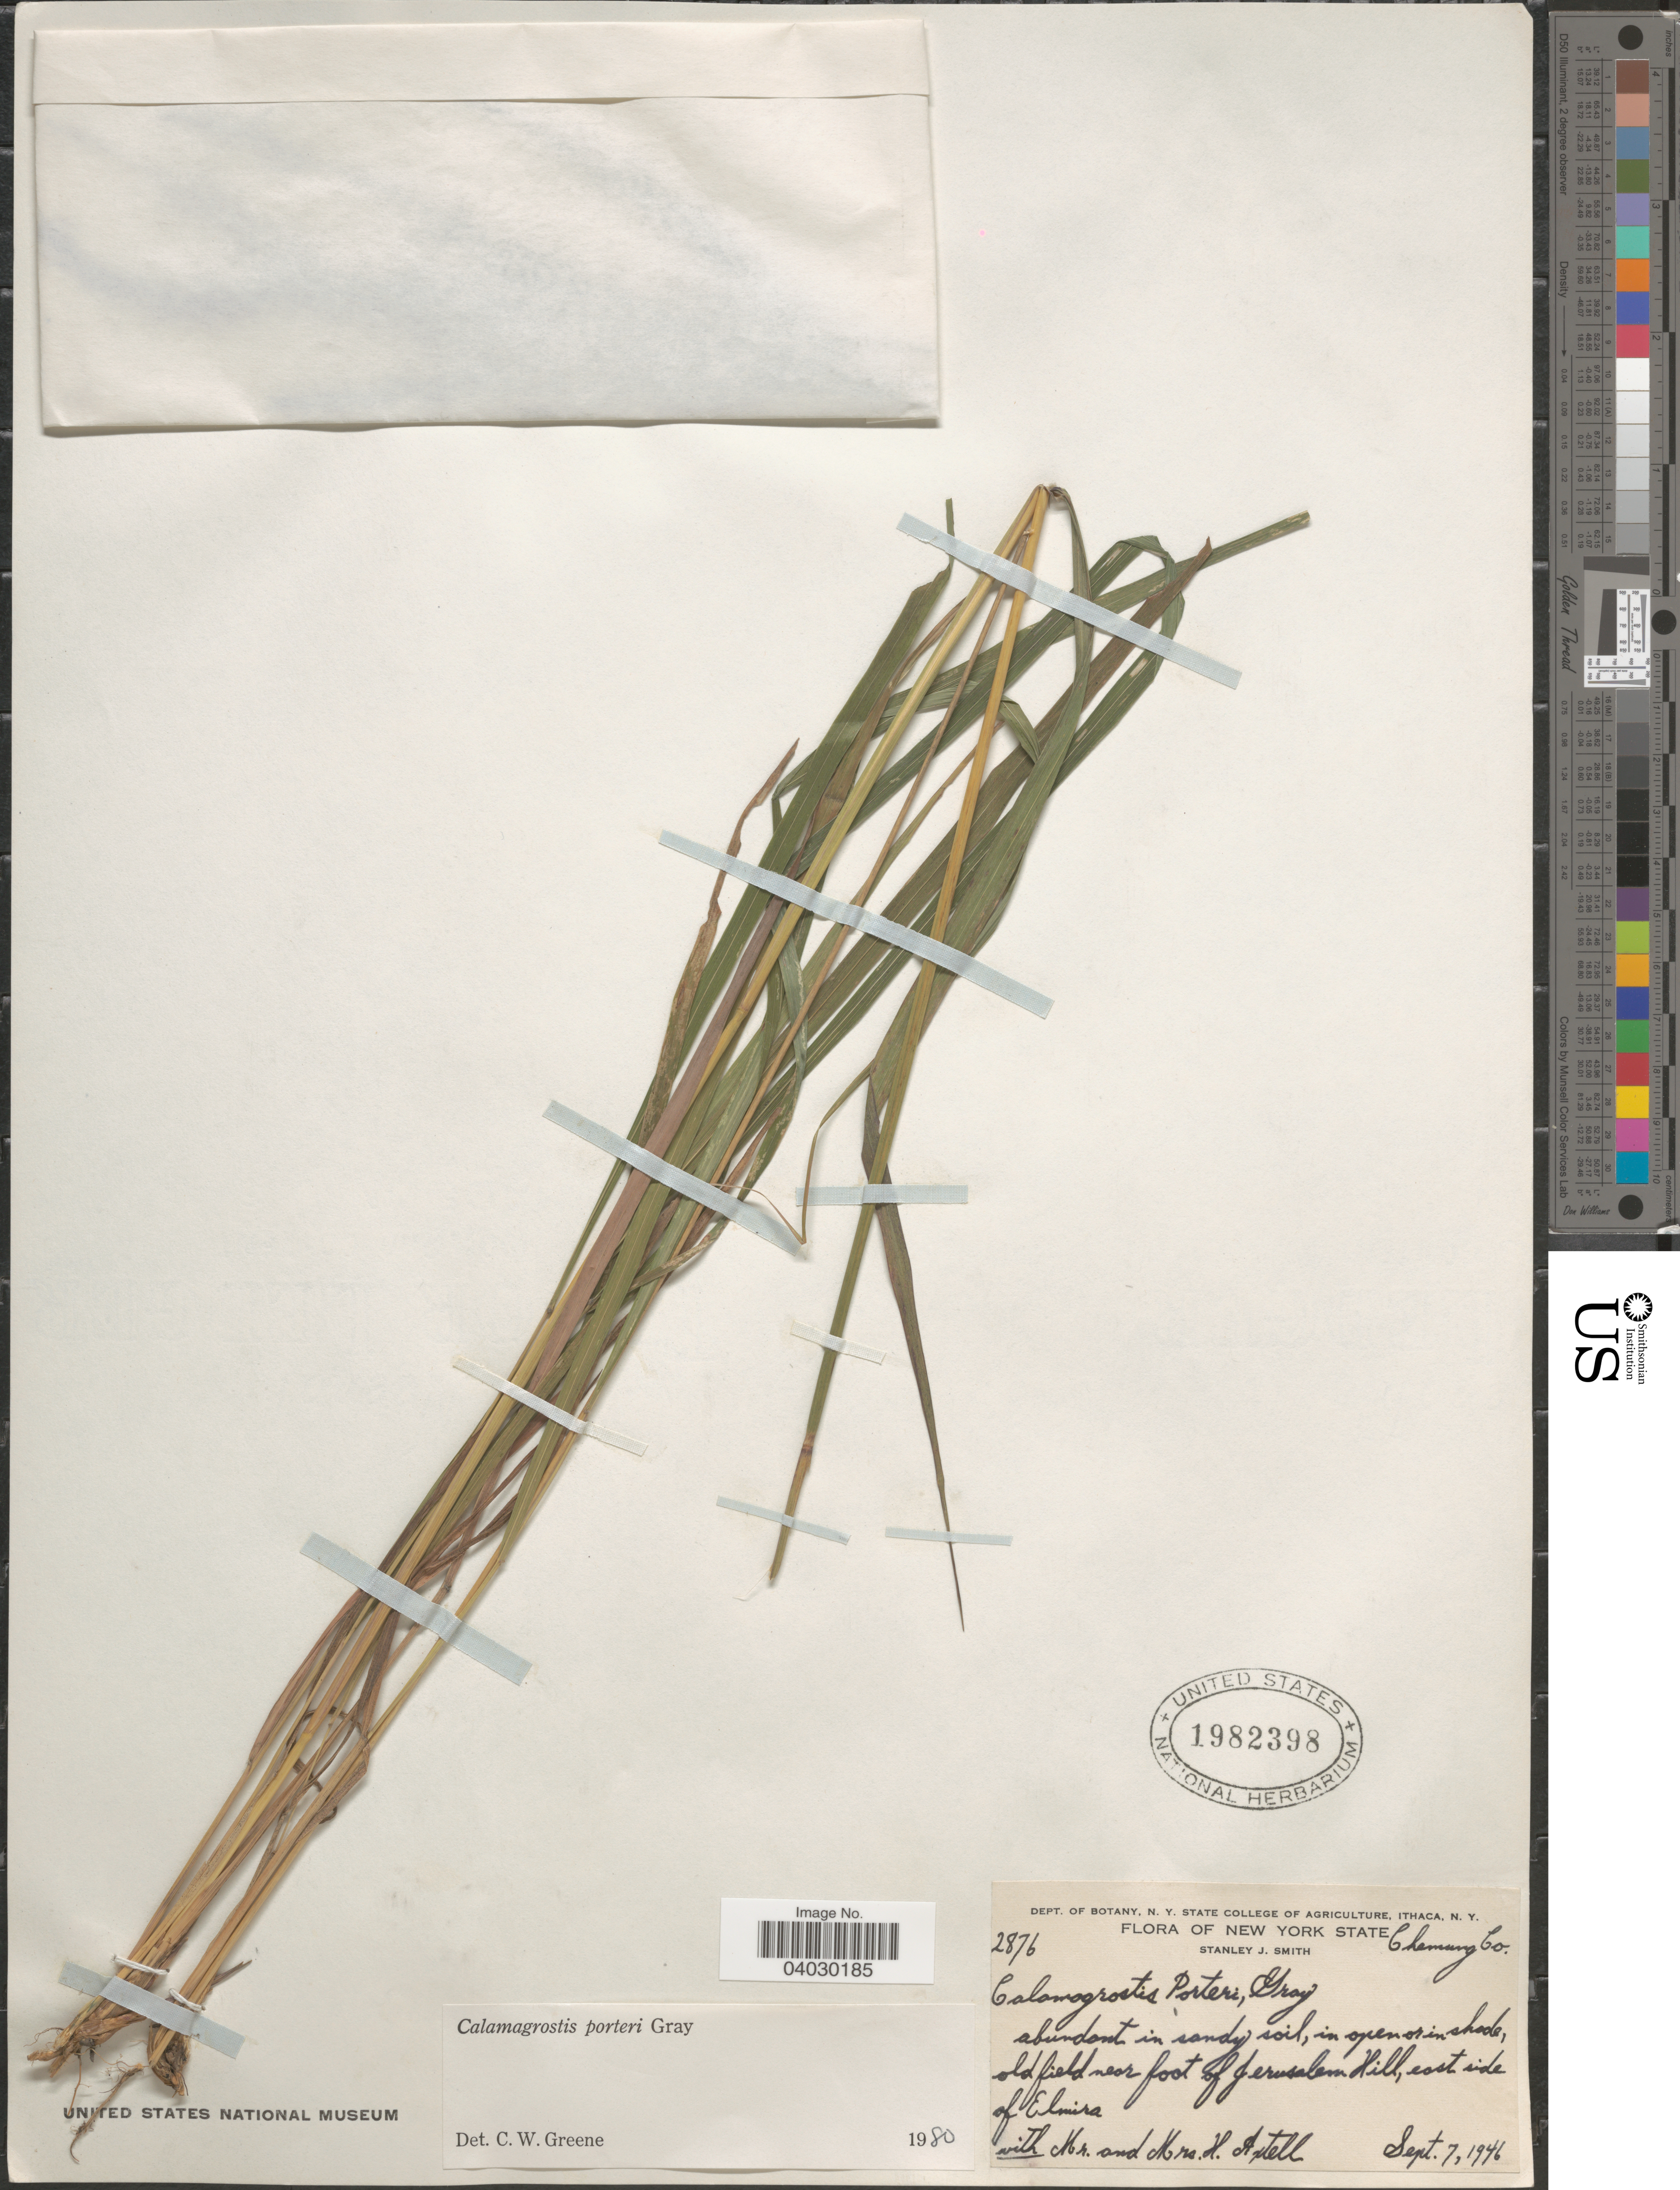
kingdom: Plantae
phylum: Tracheophyta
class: Liliopsida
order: Poales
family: Poaceae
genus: Calamagrostis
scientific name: Calamagrostis porteri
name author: A. Gray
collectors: S. Smith, Axtell, H. H. & H. Axtell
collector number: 2876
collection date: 1946-09-07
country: United States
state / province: New York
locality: Chemung Co. Old field near foot of Jerusalem Hill, east side of Elmira.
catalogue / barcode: US 1982398